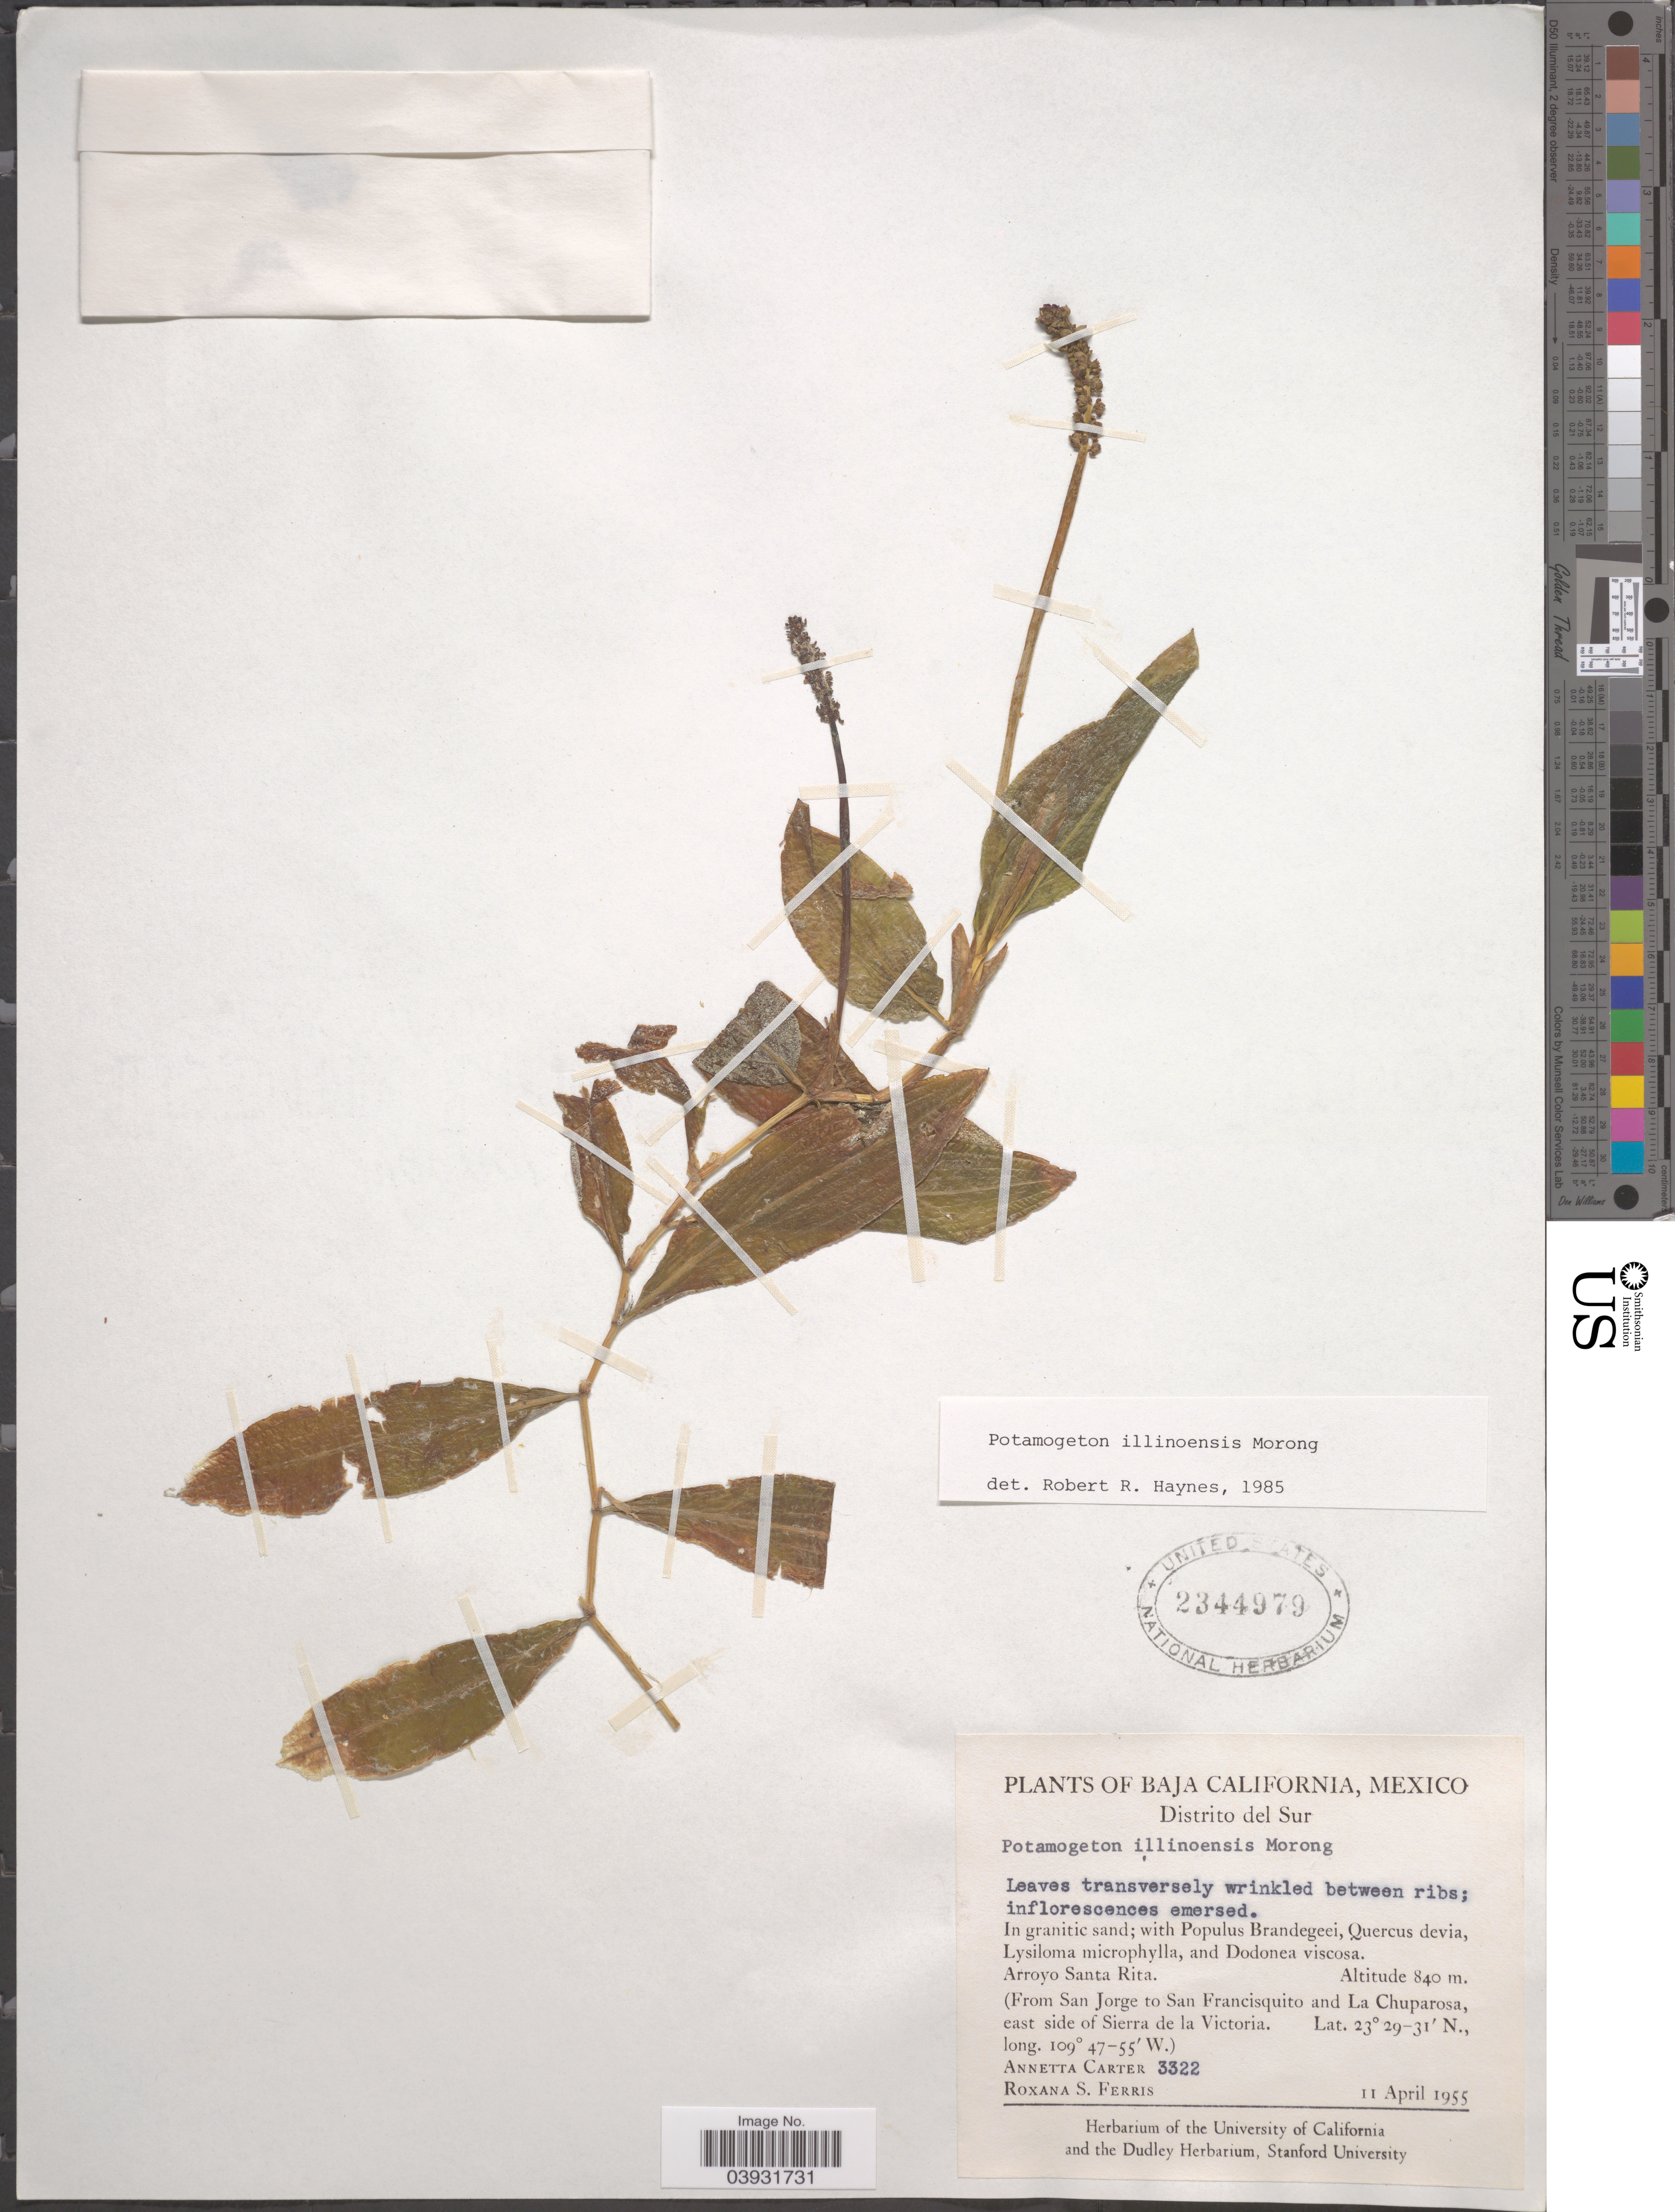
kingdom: Plantae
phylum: Tracheophyta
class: Liliopsida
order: Alismatales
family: Potamogetonaceae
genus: Potamogeton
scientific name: Potamogeton illinoensis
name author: Morong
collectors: A. Carter & R. S. Ferris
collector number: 3322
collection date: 1955-04-11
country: Mexico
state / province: Baja California Sur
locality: Distrito del Sur. Arroyo Santa Rita. (From San Jorge to San Francisquito and La Chuparosa, east side of Sierra de la Victoria).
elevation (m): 840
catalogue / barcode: US 2344979